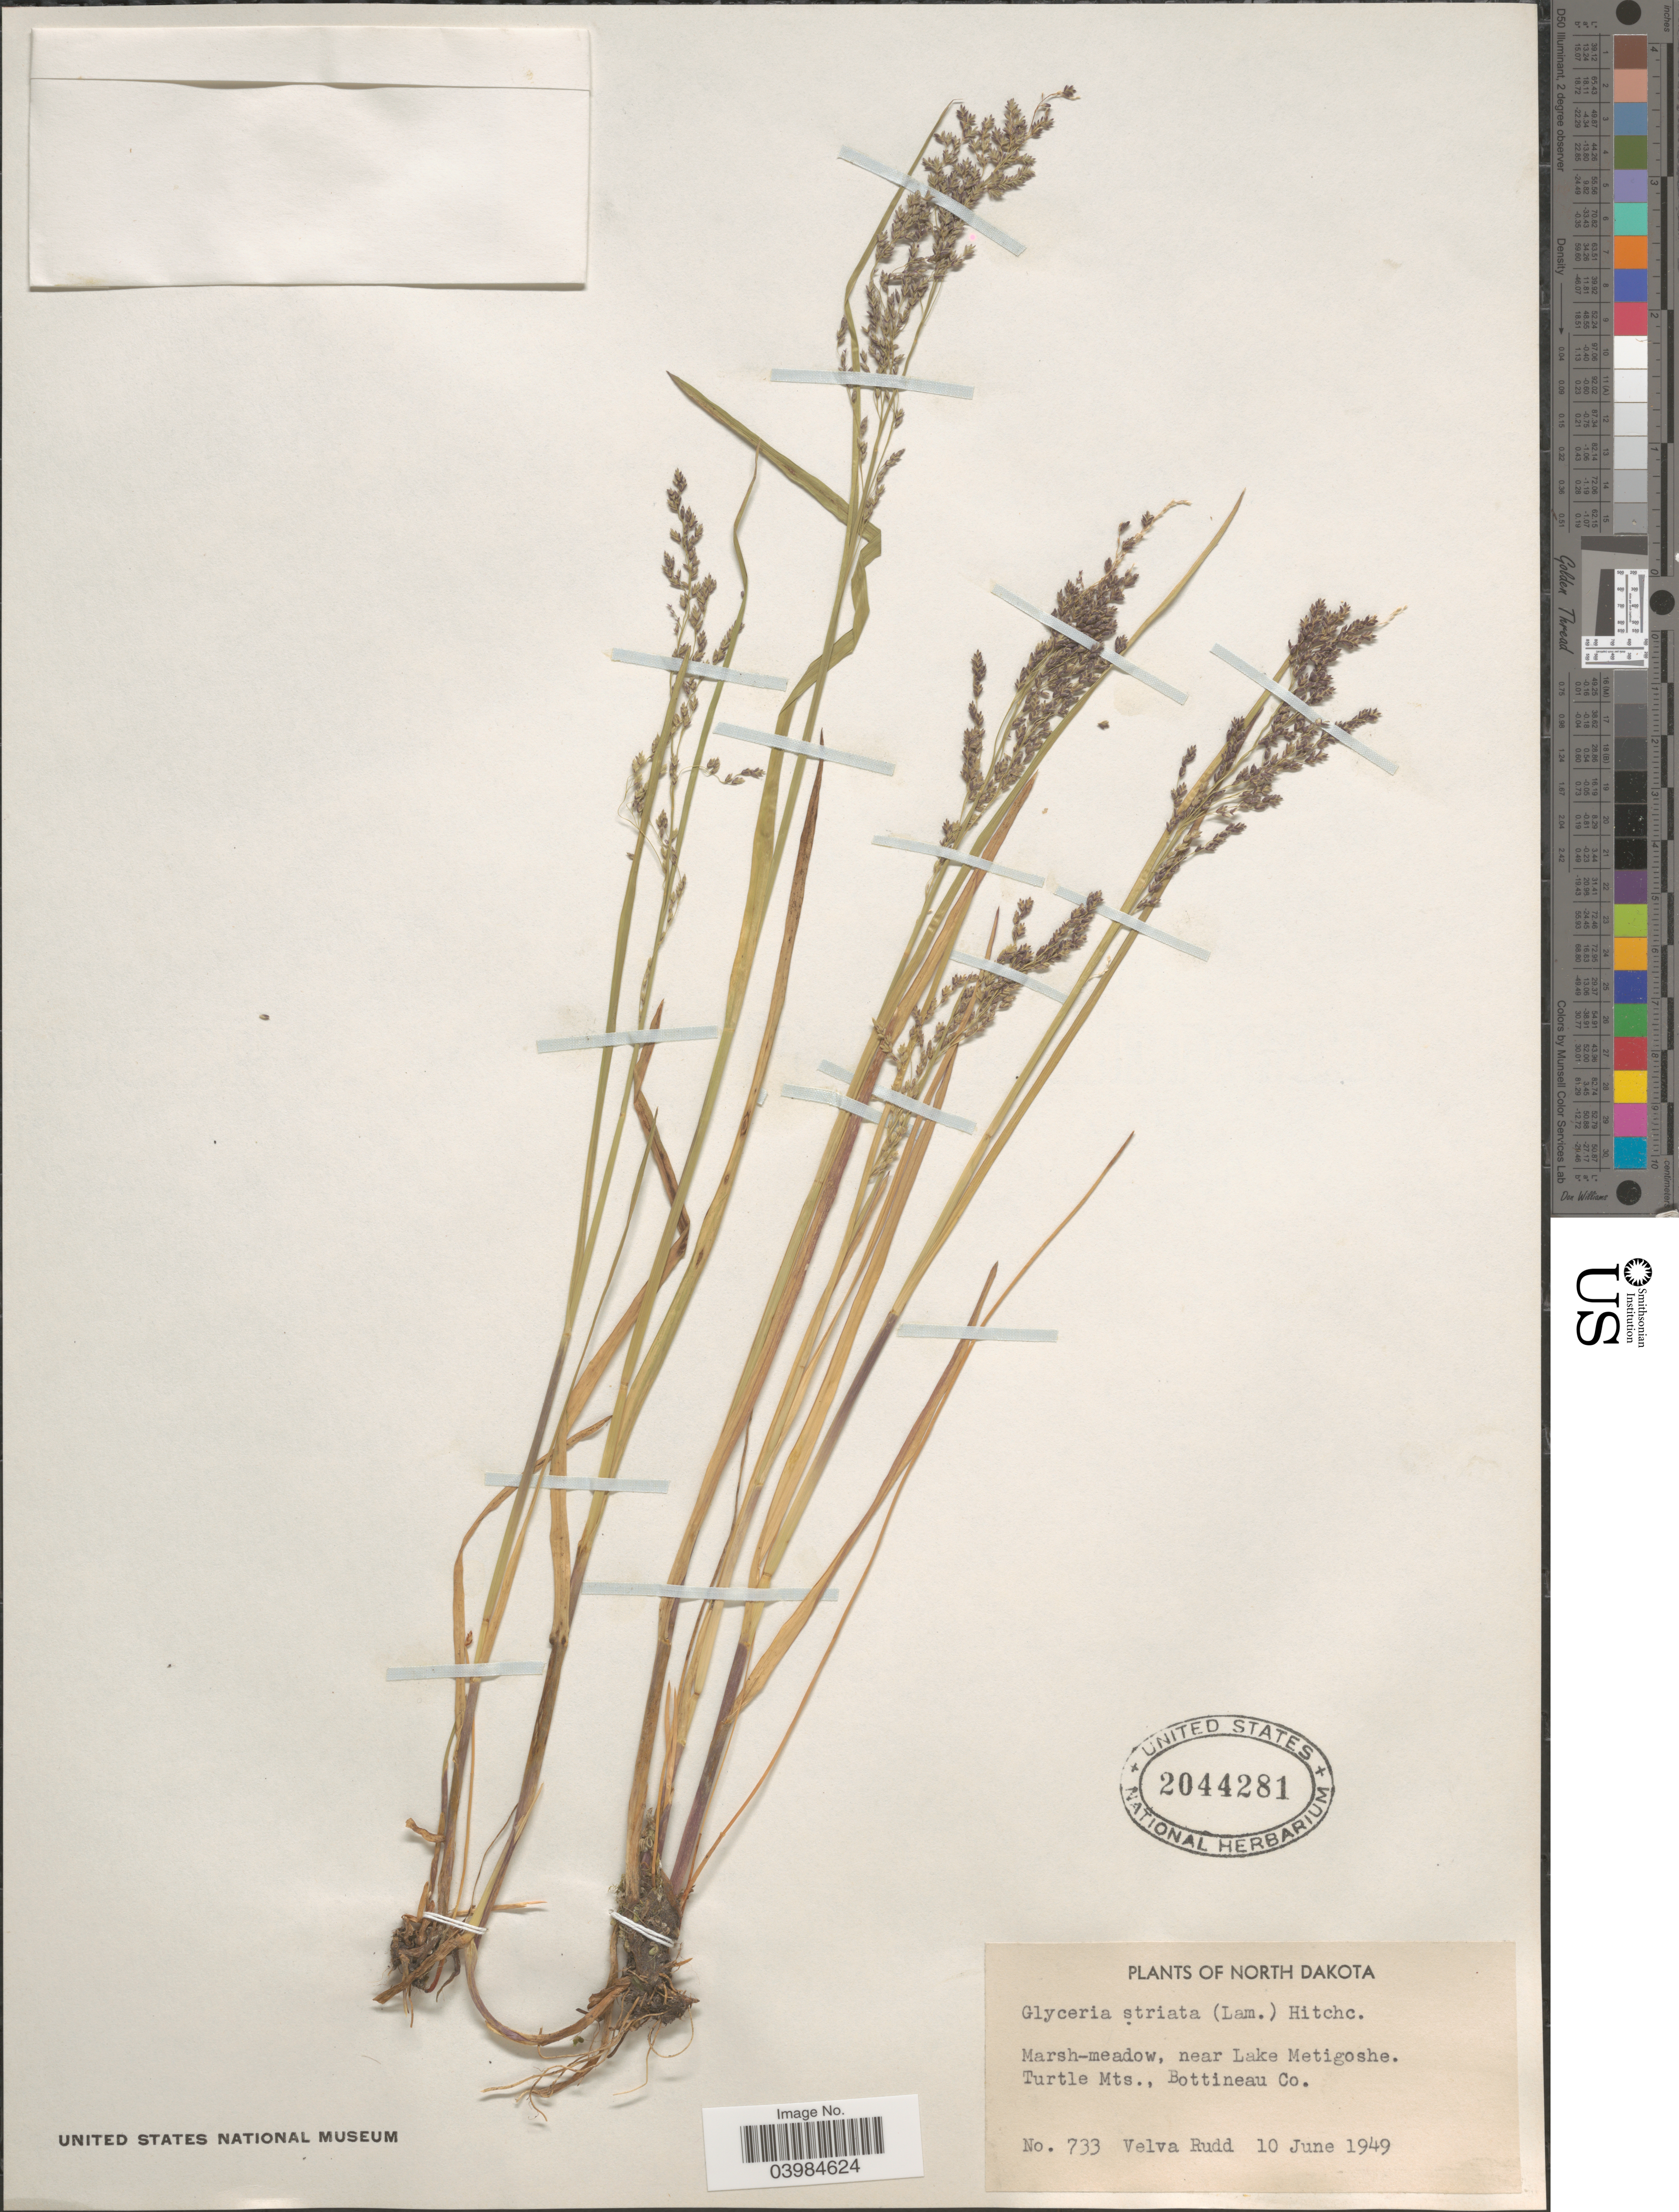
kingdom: Plantae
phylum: Tracheophyta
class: Liliopsida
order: Poales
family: Poaceae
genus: Glyceria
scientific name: Glyceria striata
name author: (Lam.) Hitchc.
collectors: V. E. Rudd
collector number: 733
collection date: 1949-06-10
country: United States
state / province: North Dakota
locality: Marsh-meadow, near Lake Metigoshe. Turtle Mts., Bottineau Co.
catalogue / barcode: US 2044281